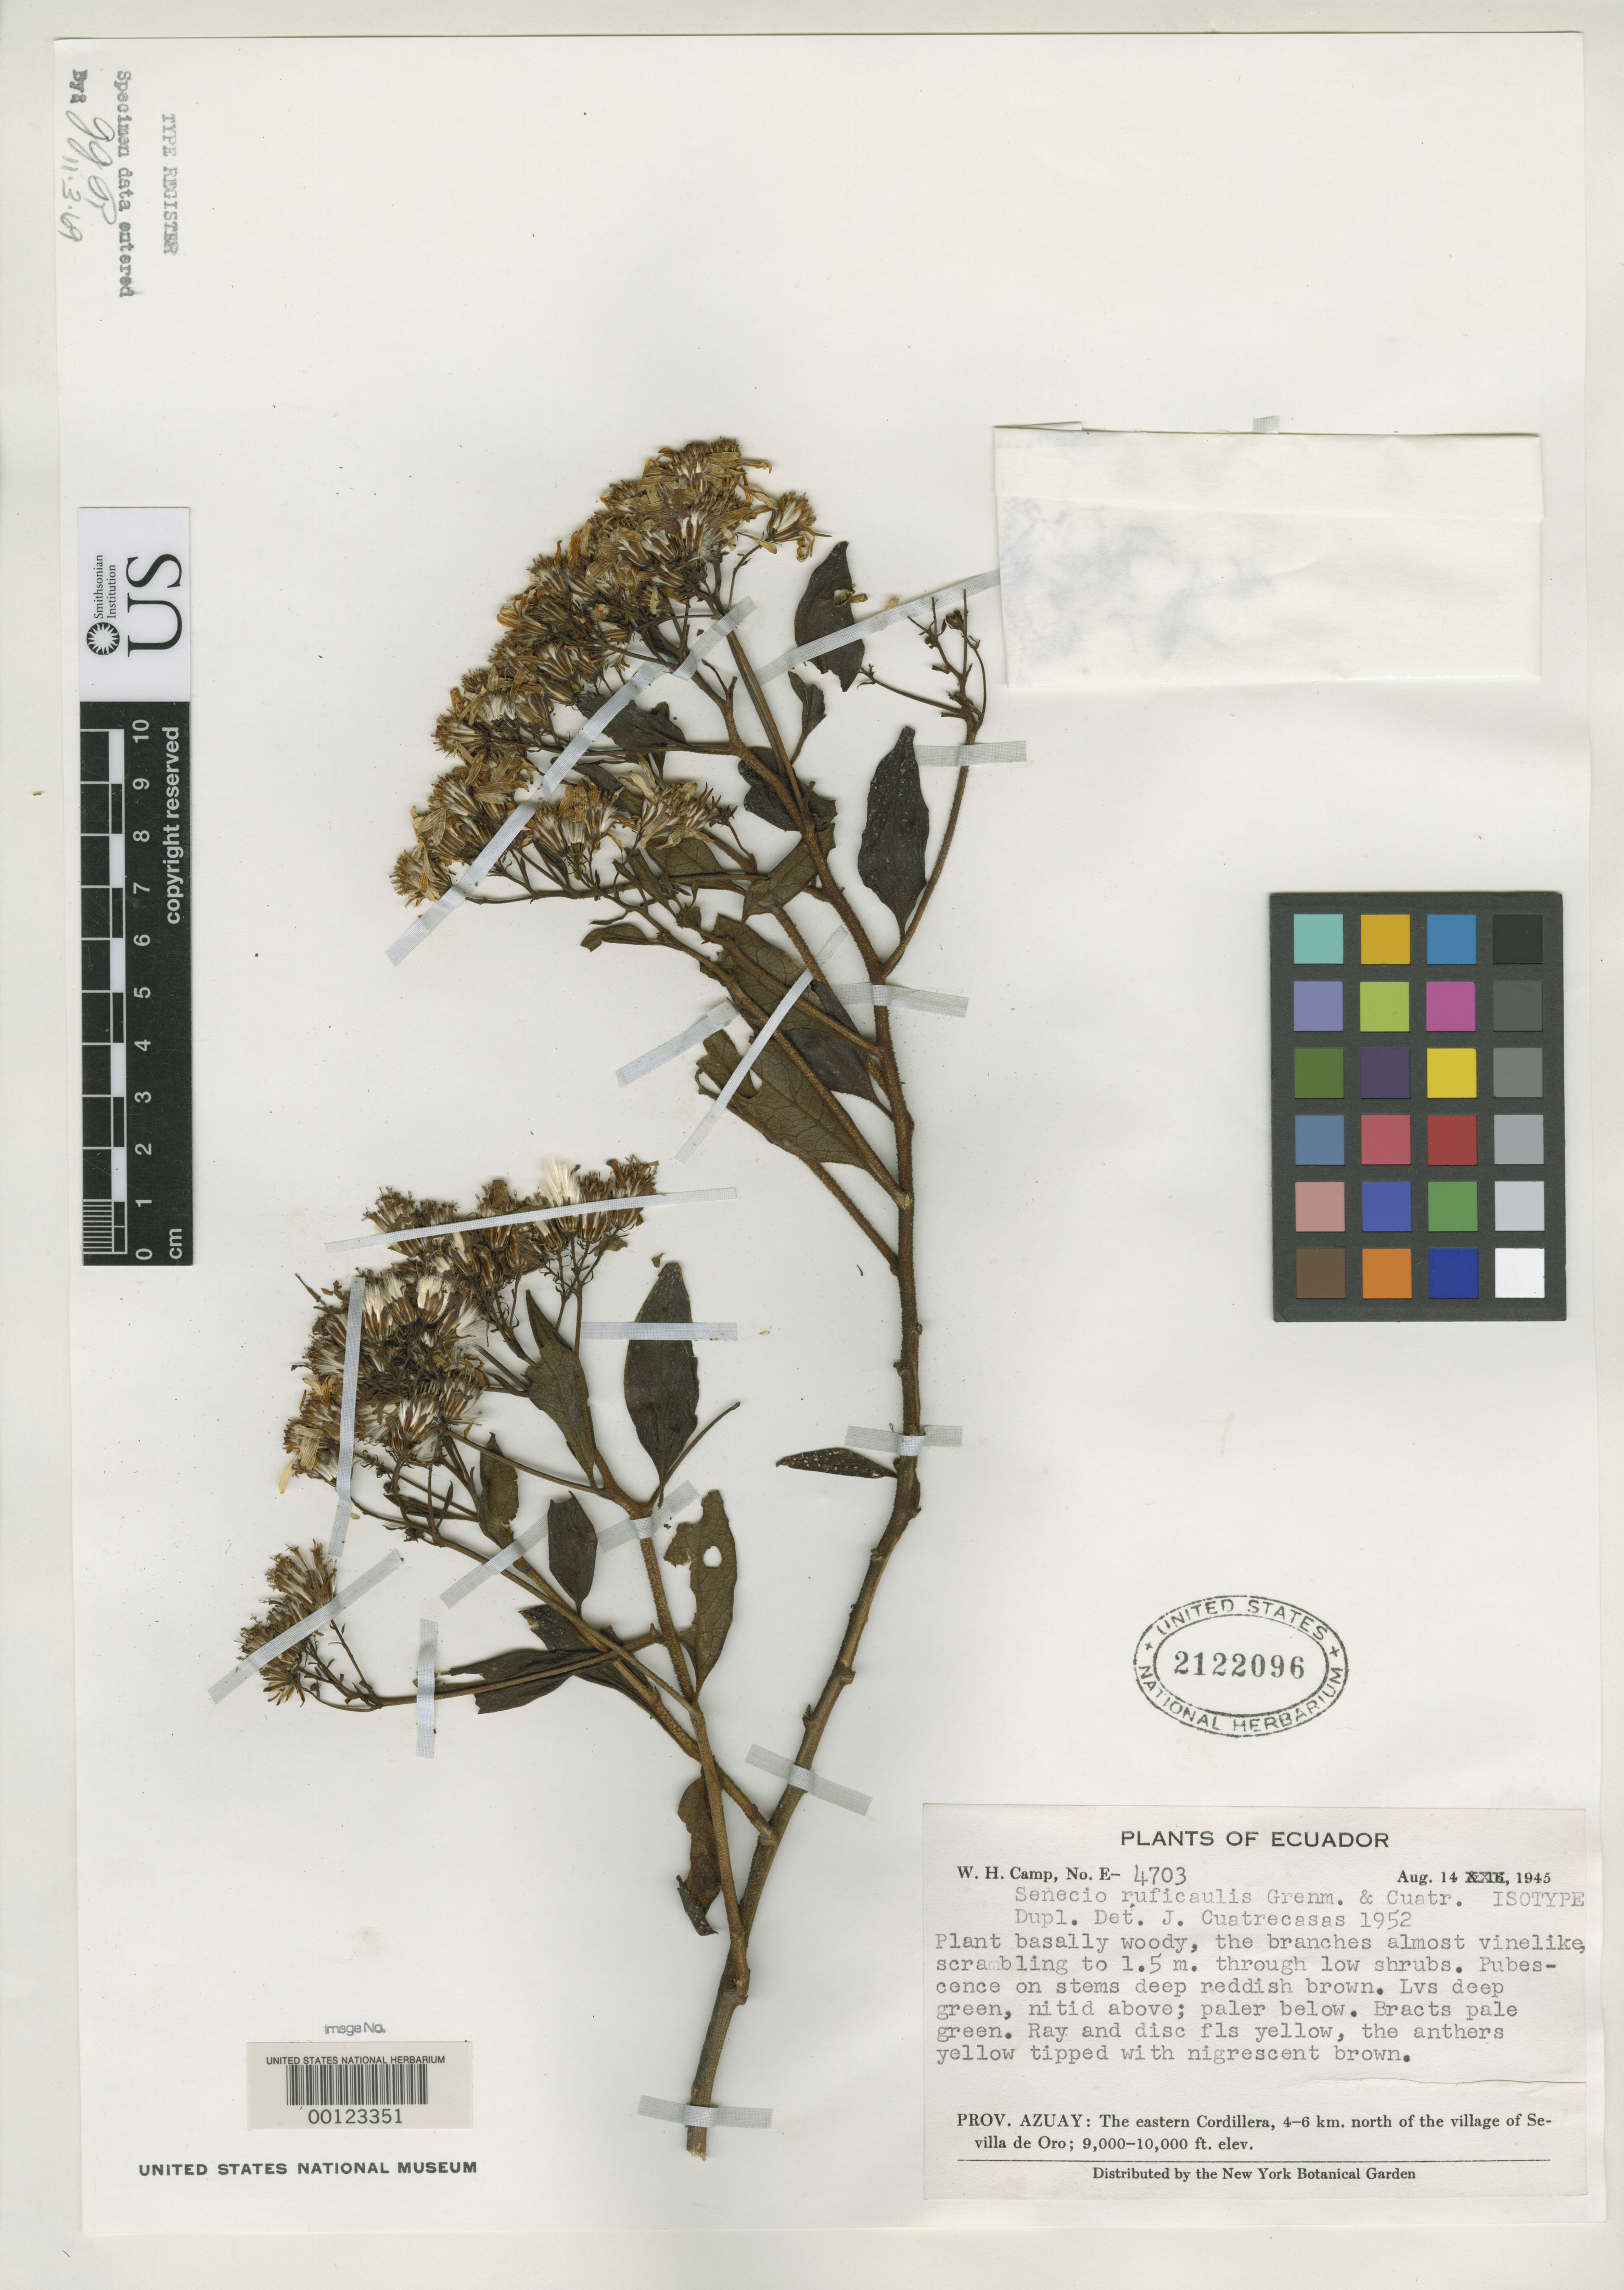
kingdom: Plantae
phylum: Tracheophyta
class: Magnoliopsida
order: Asterales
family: Asteraceae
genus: Senecio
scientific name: Senecio ruficaulis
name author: Greenm. & Cuatrec.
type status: Isotype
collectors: W. H. Camp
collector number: E-4703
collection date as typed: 14 Aug 1945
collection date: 1945-08-14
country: Ecuador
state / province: Azuay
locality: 4 - 6 km. N of Sevilla de Oro.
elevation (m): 2743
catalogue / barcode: US 2122096